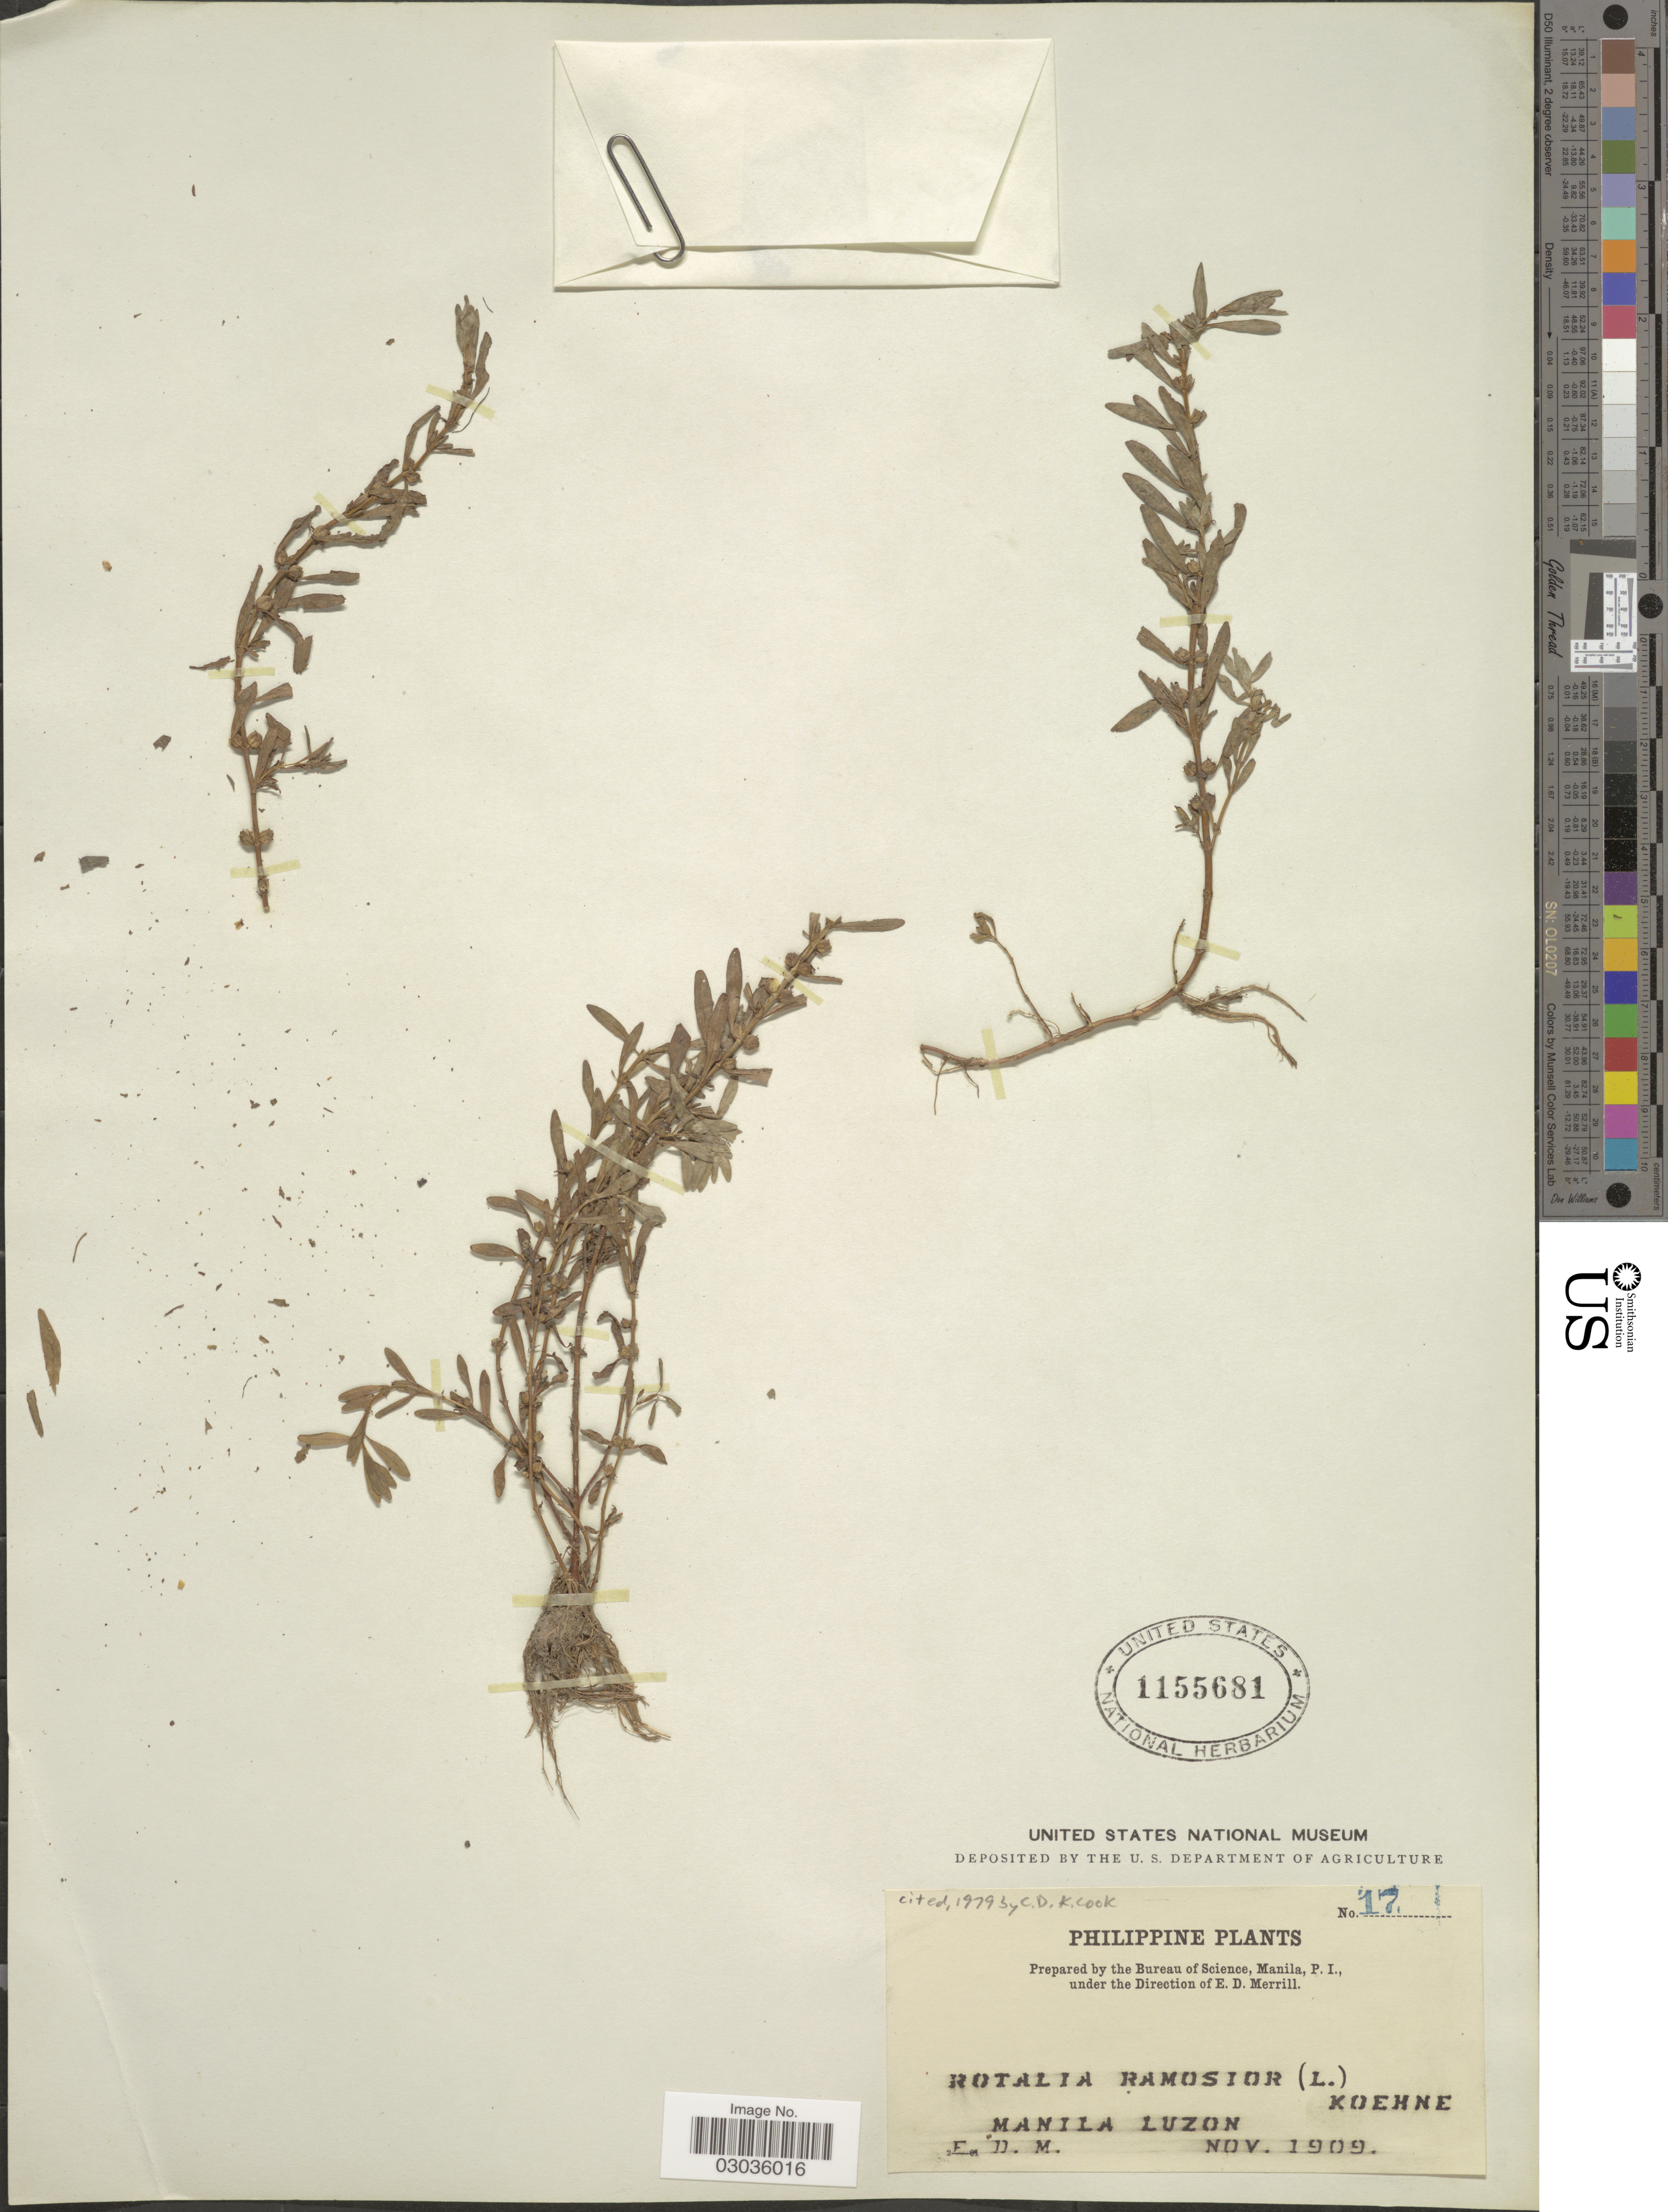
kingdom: Plantae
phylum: Tracheophyta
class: Magnoliopsida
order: Myrtales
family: Lythraceae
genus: Rotala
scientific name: Rotala ramosior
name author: (L.) Koehne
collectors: E. D. Merrill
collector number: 17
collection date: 1909-11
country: Philippines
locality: Manila Luzon.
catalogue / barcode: US 1155681